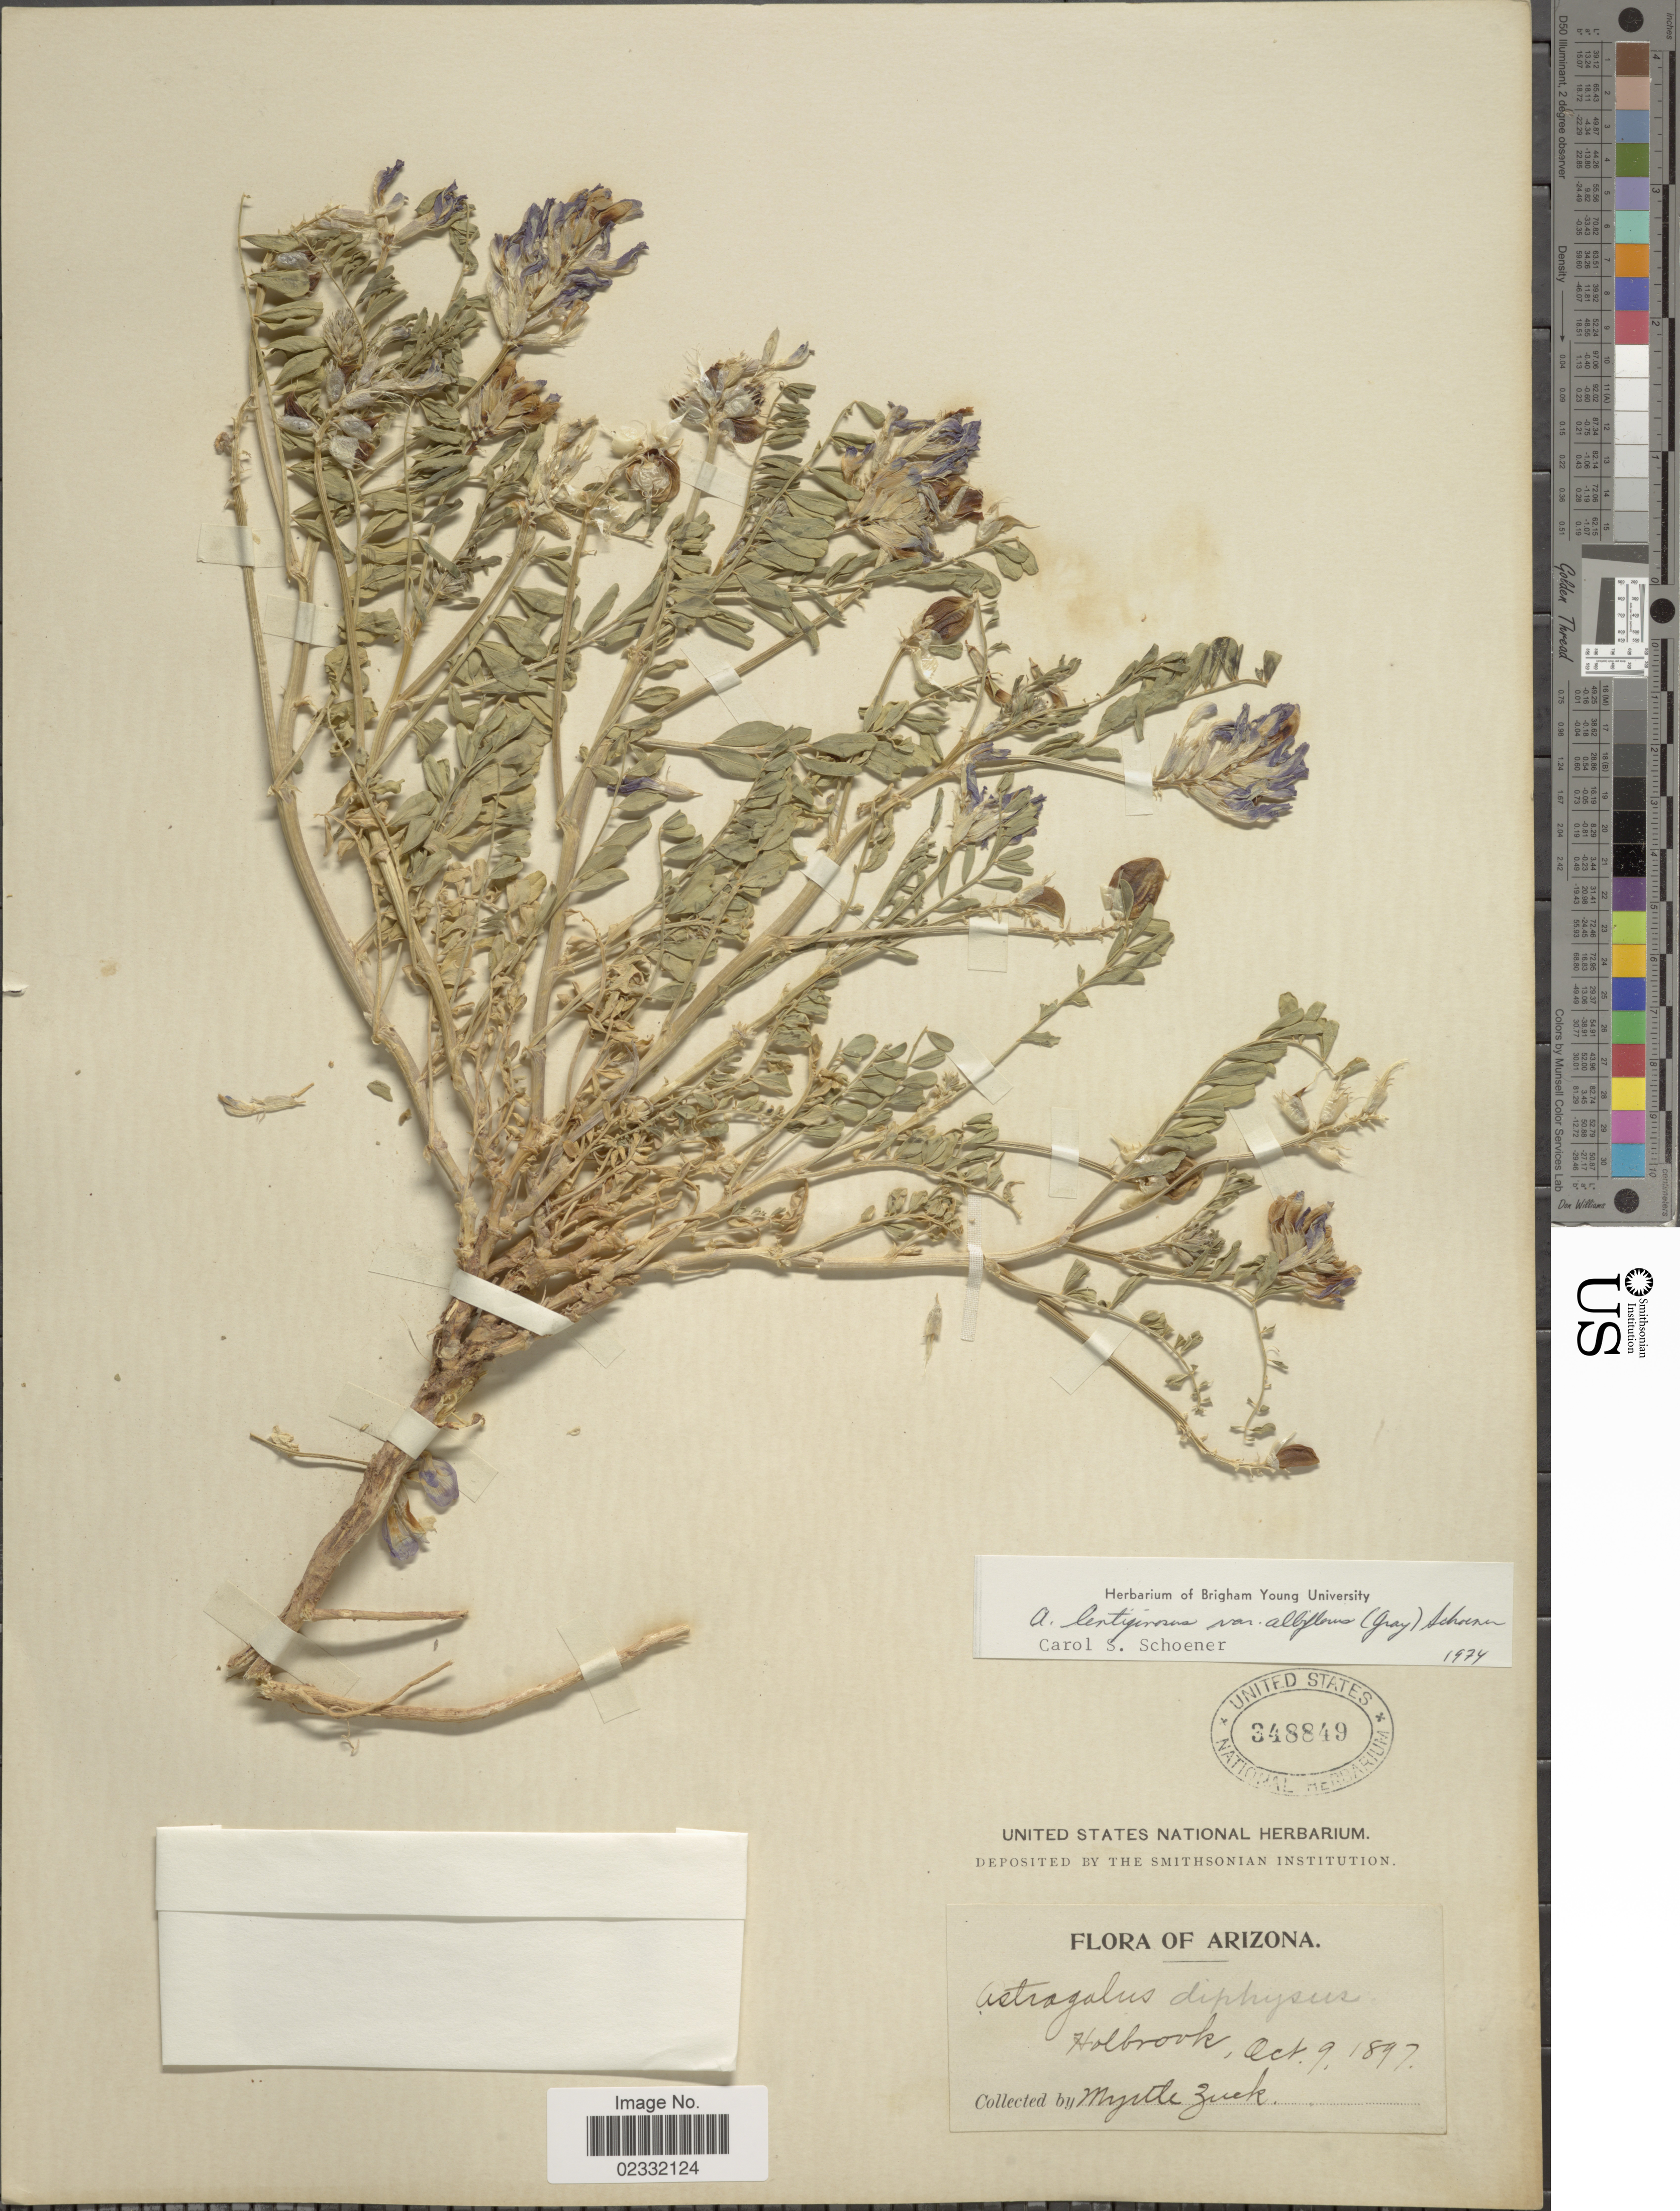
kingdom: Plantae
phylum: Tracheophyta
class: Magnoliopsida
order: Fabales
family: Fabaceae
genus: Astragalus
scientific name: Astragalus lentiginosus var. albiflorus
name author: (A. Gray) Schoener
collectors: M. Zuck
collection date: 1897-10-09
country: United States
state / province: Arizona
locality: Holbrook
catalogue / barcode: US 348849